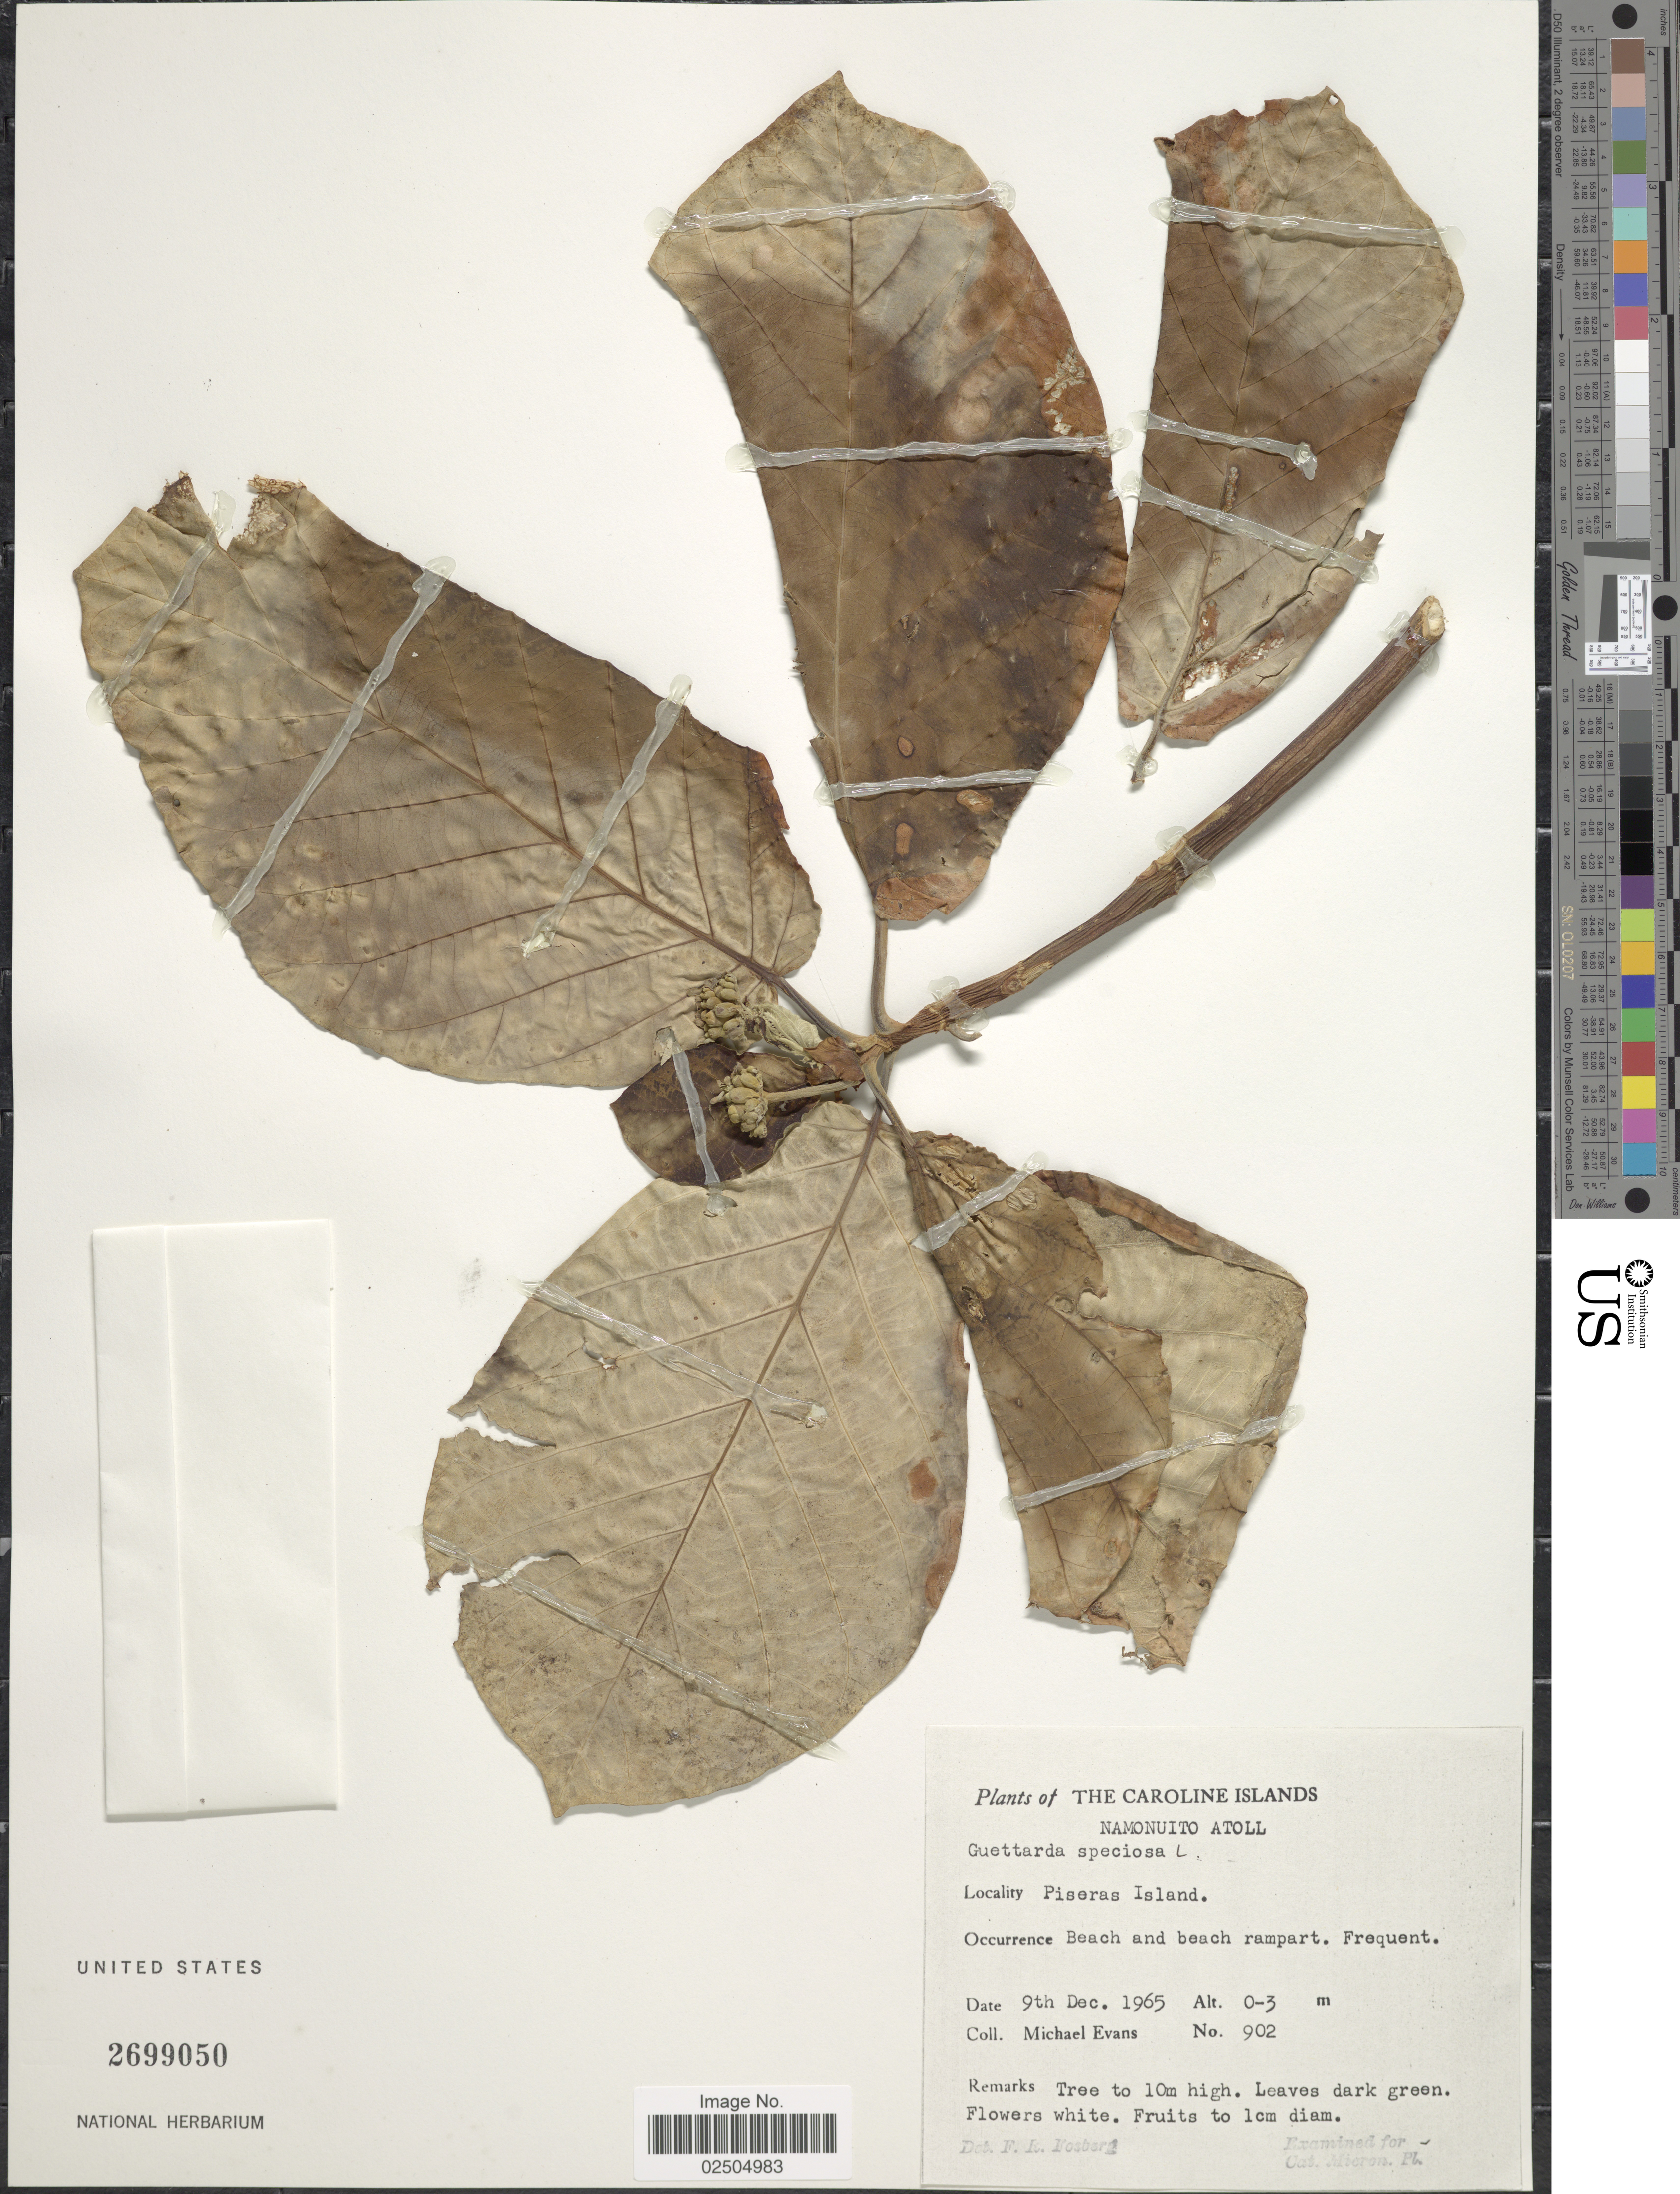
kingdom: Plantae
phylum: Tracheophyta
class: Magnoliopsida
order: Gentianales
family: Rubiaceae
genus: Guettarda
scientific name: Guettarda speciosa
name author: L.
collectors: M. Evans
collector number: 902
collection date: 1965-12-09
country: Micronesia, Federated States of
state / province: Truk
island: Namonuito Atoll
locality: The Caroline Islands, Namonuito Atoll, Piseras Island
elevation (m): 0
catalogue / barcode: US 2699050